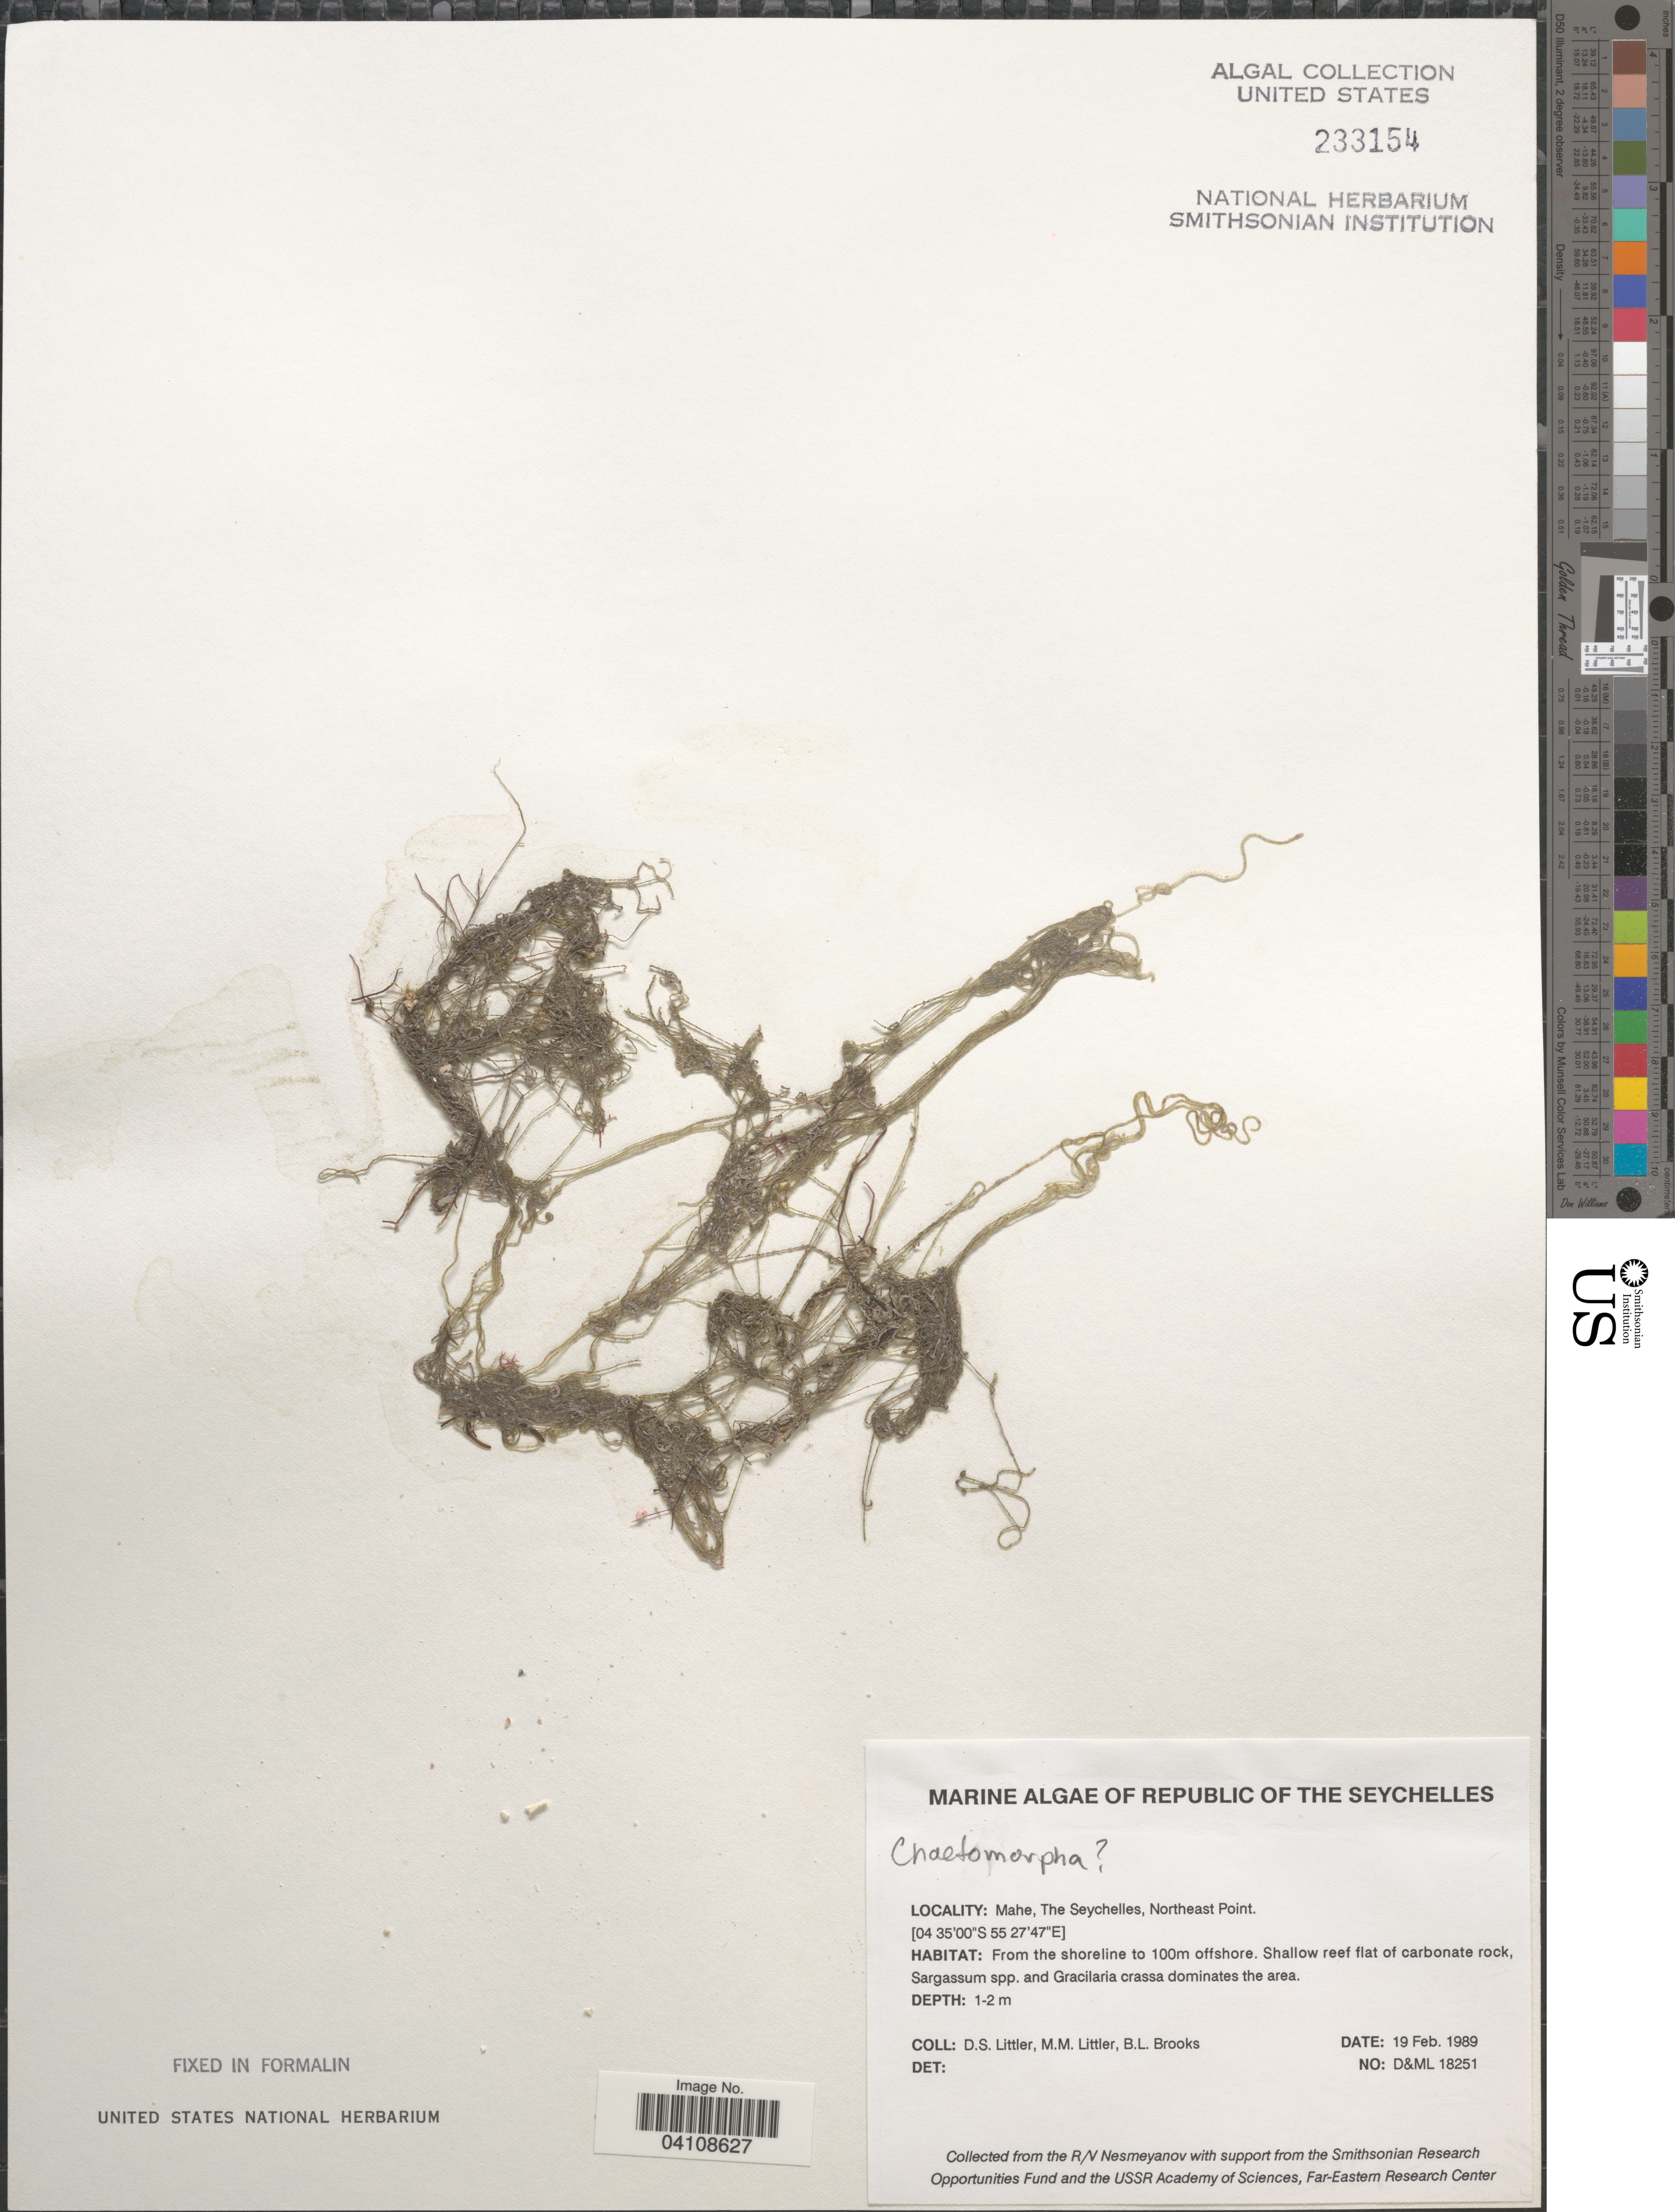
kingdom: Plantae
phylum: Chlorophyta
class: Ulvophyceae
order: Cladophorales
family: Cladophoraceae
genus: Chaetomorpha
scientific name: Chaetomorpha sp.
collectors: D. S. Littler & B. Brooks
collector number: D&ML18251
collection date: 1989-02-19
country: Seychelles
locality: Republic of The Seychelles. Mahe, Northeast Point. From the shoreline to 100m offshore.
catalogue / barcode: US 233154